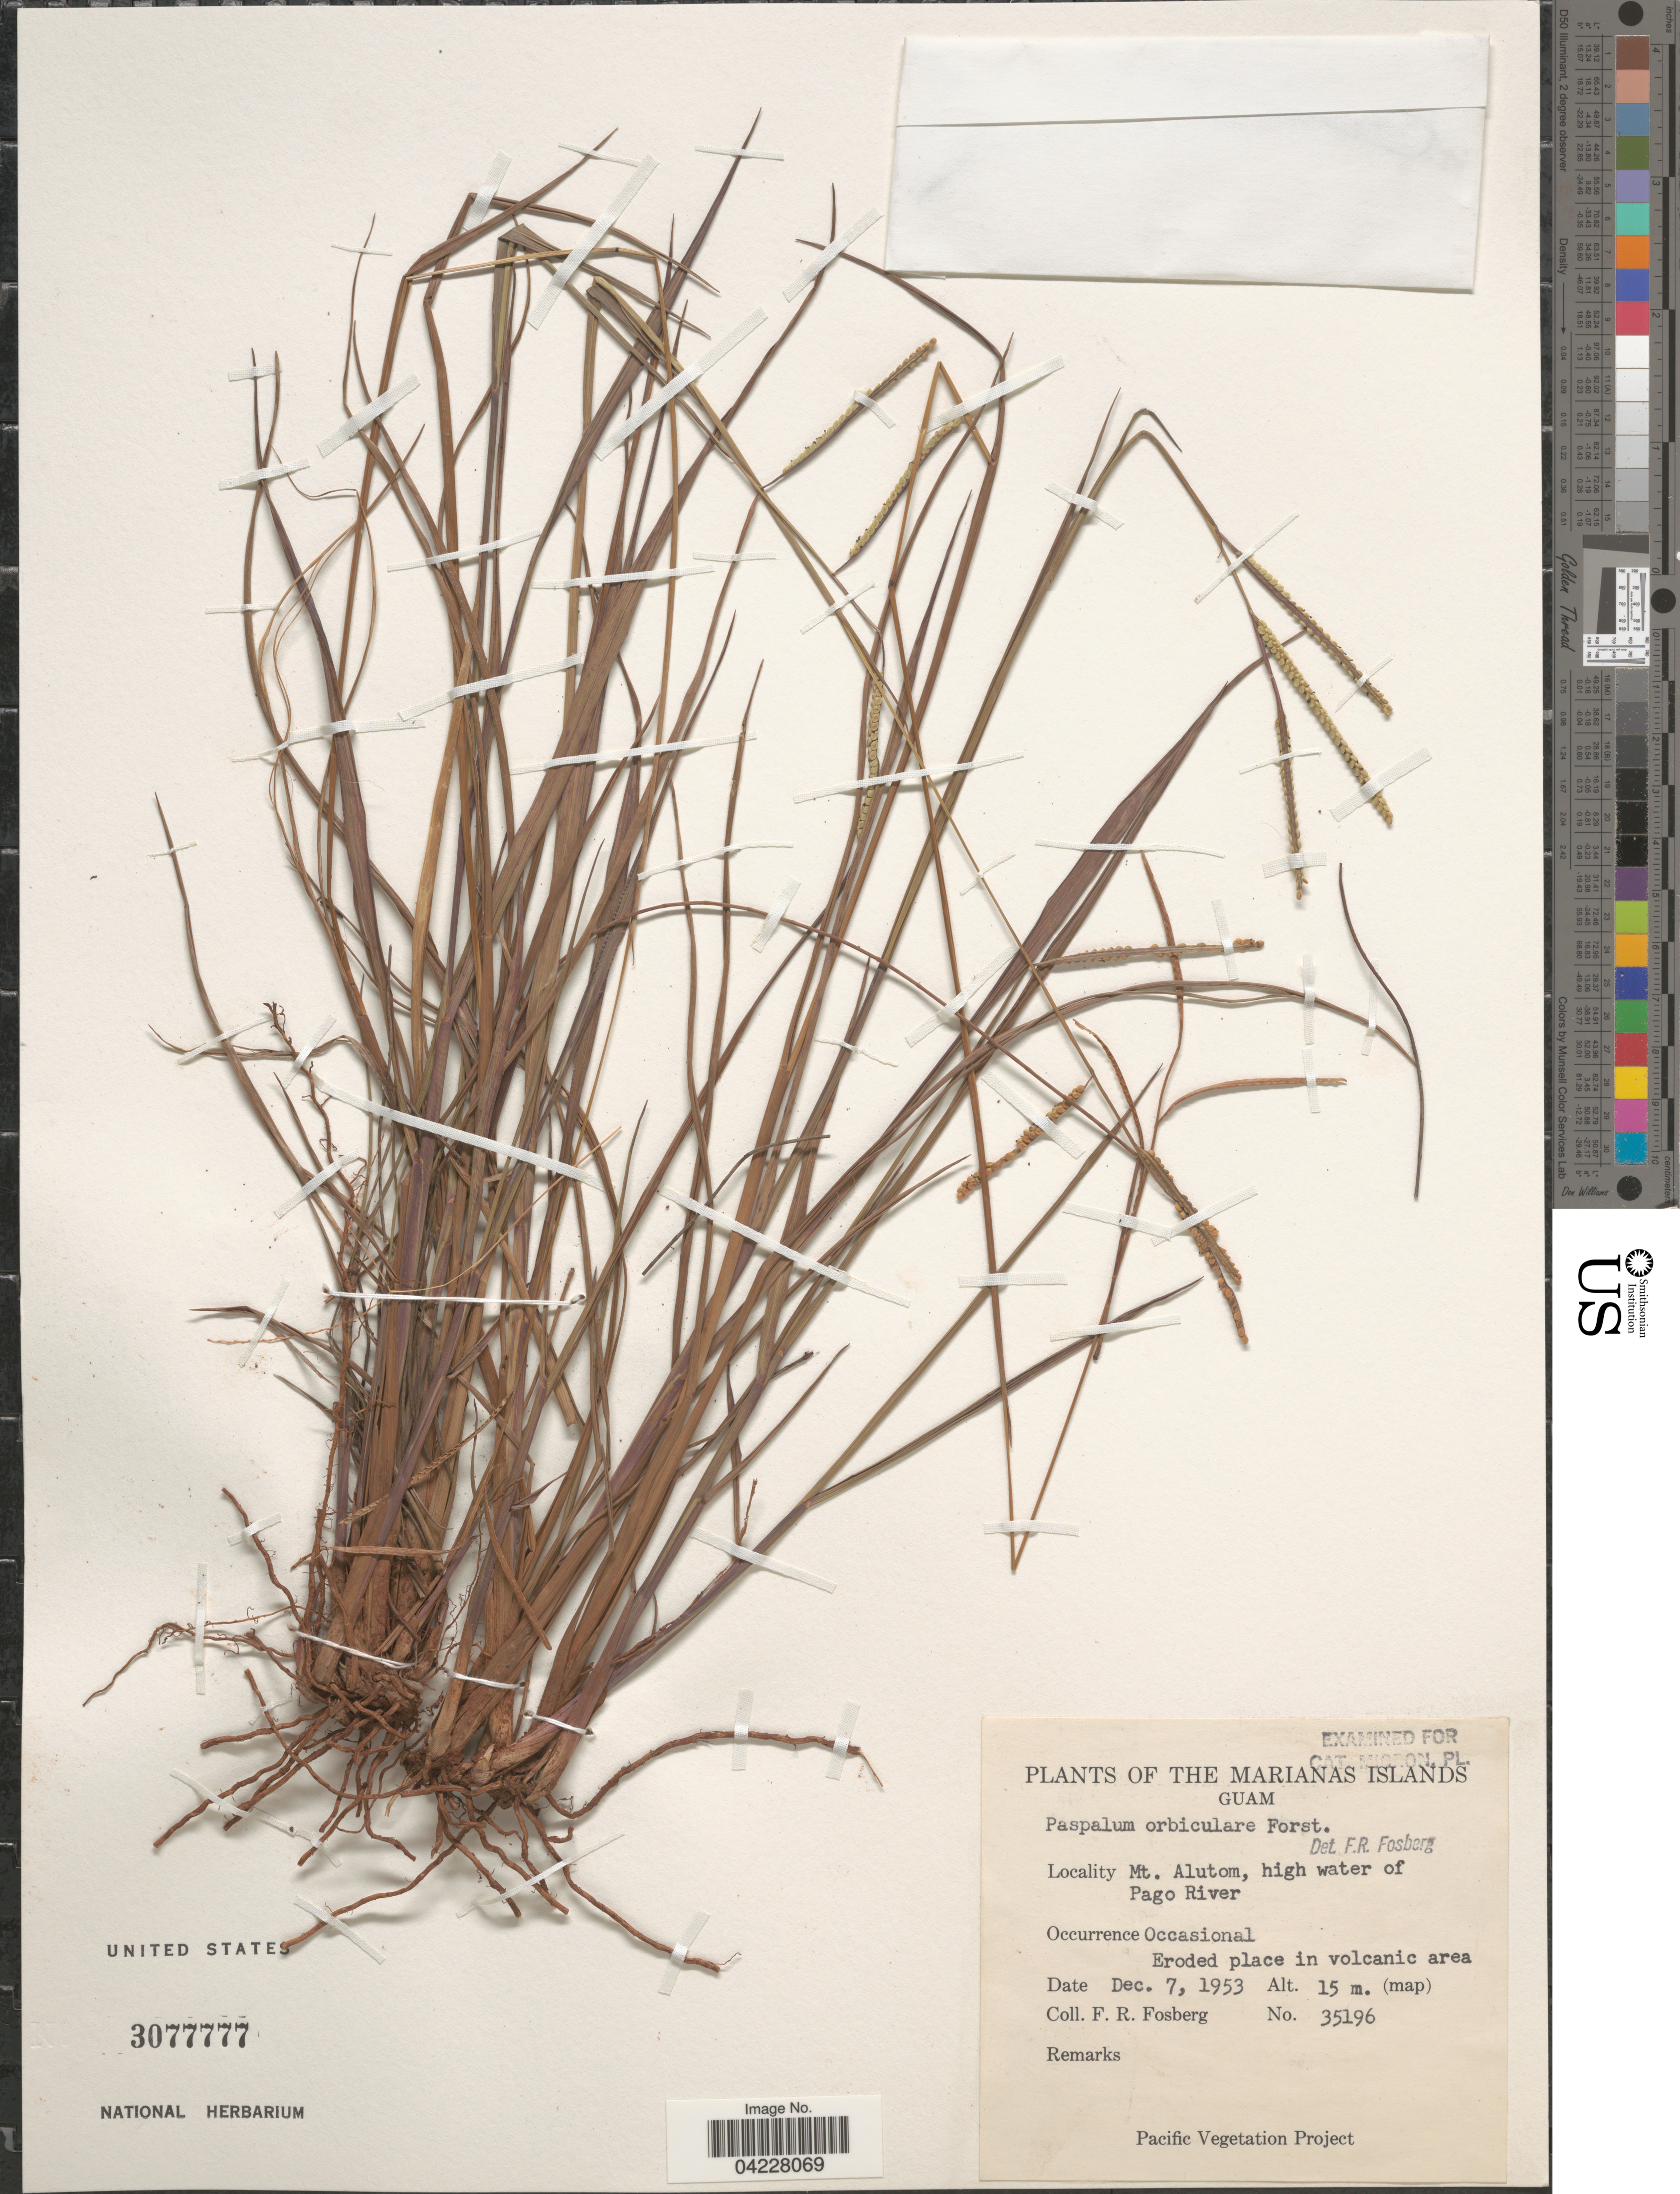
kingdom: Plantae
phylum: Tracheophyta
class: Liliopsida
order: Poales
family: Poaceae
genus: Paspalum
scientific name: Paspalum orbiculare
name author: G. Forst.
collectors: F. R. Fosberg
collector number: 35196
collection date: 1953-12-07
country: Guam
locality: The Marianas Islands. Mt. Alutom, high water of Pago River.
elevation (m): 15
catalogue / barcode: US 3077777